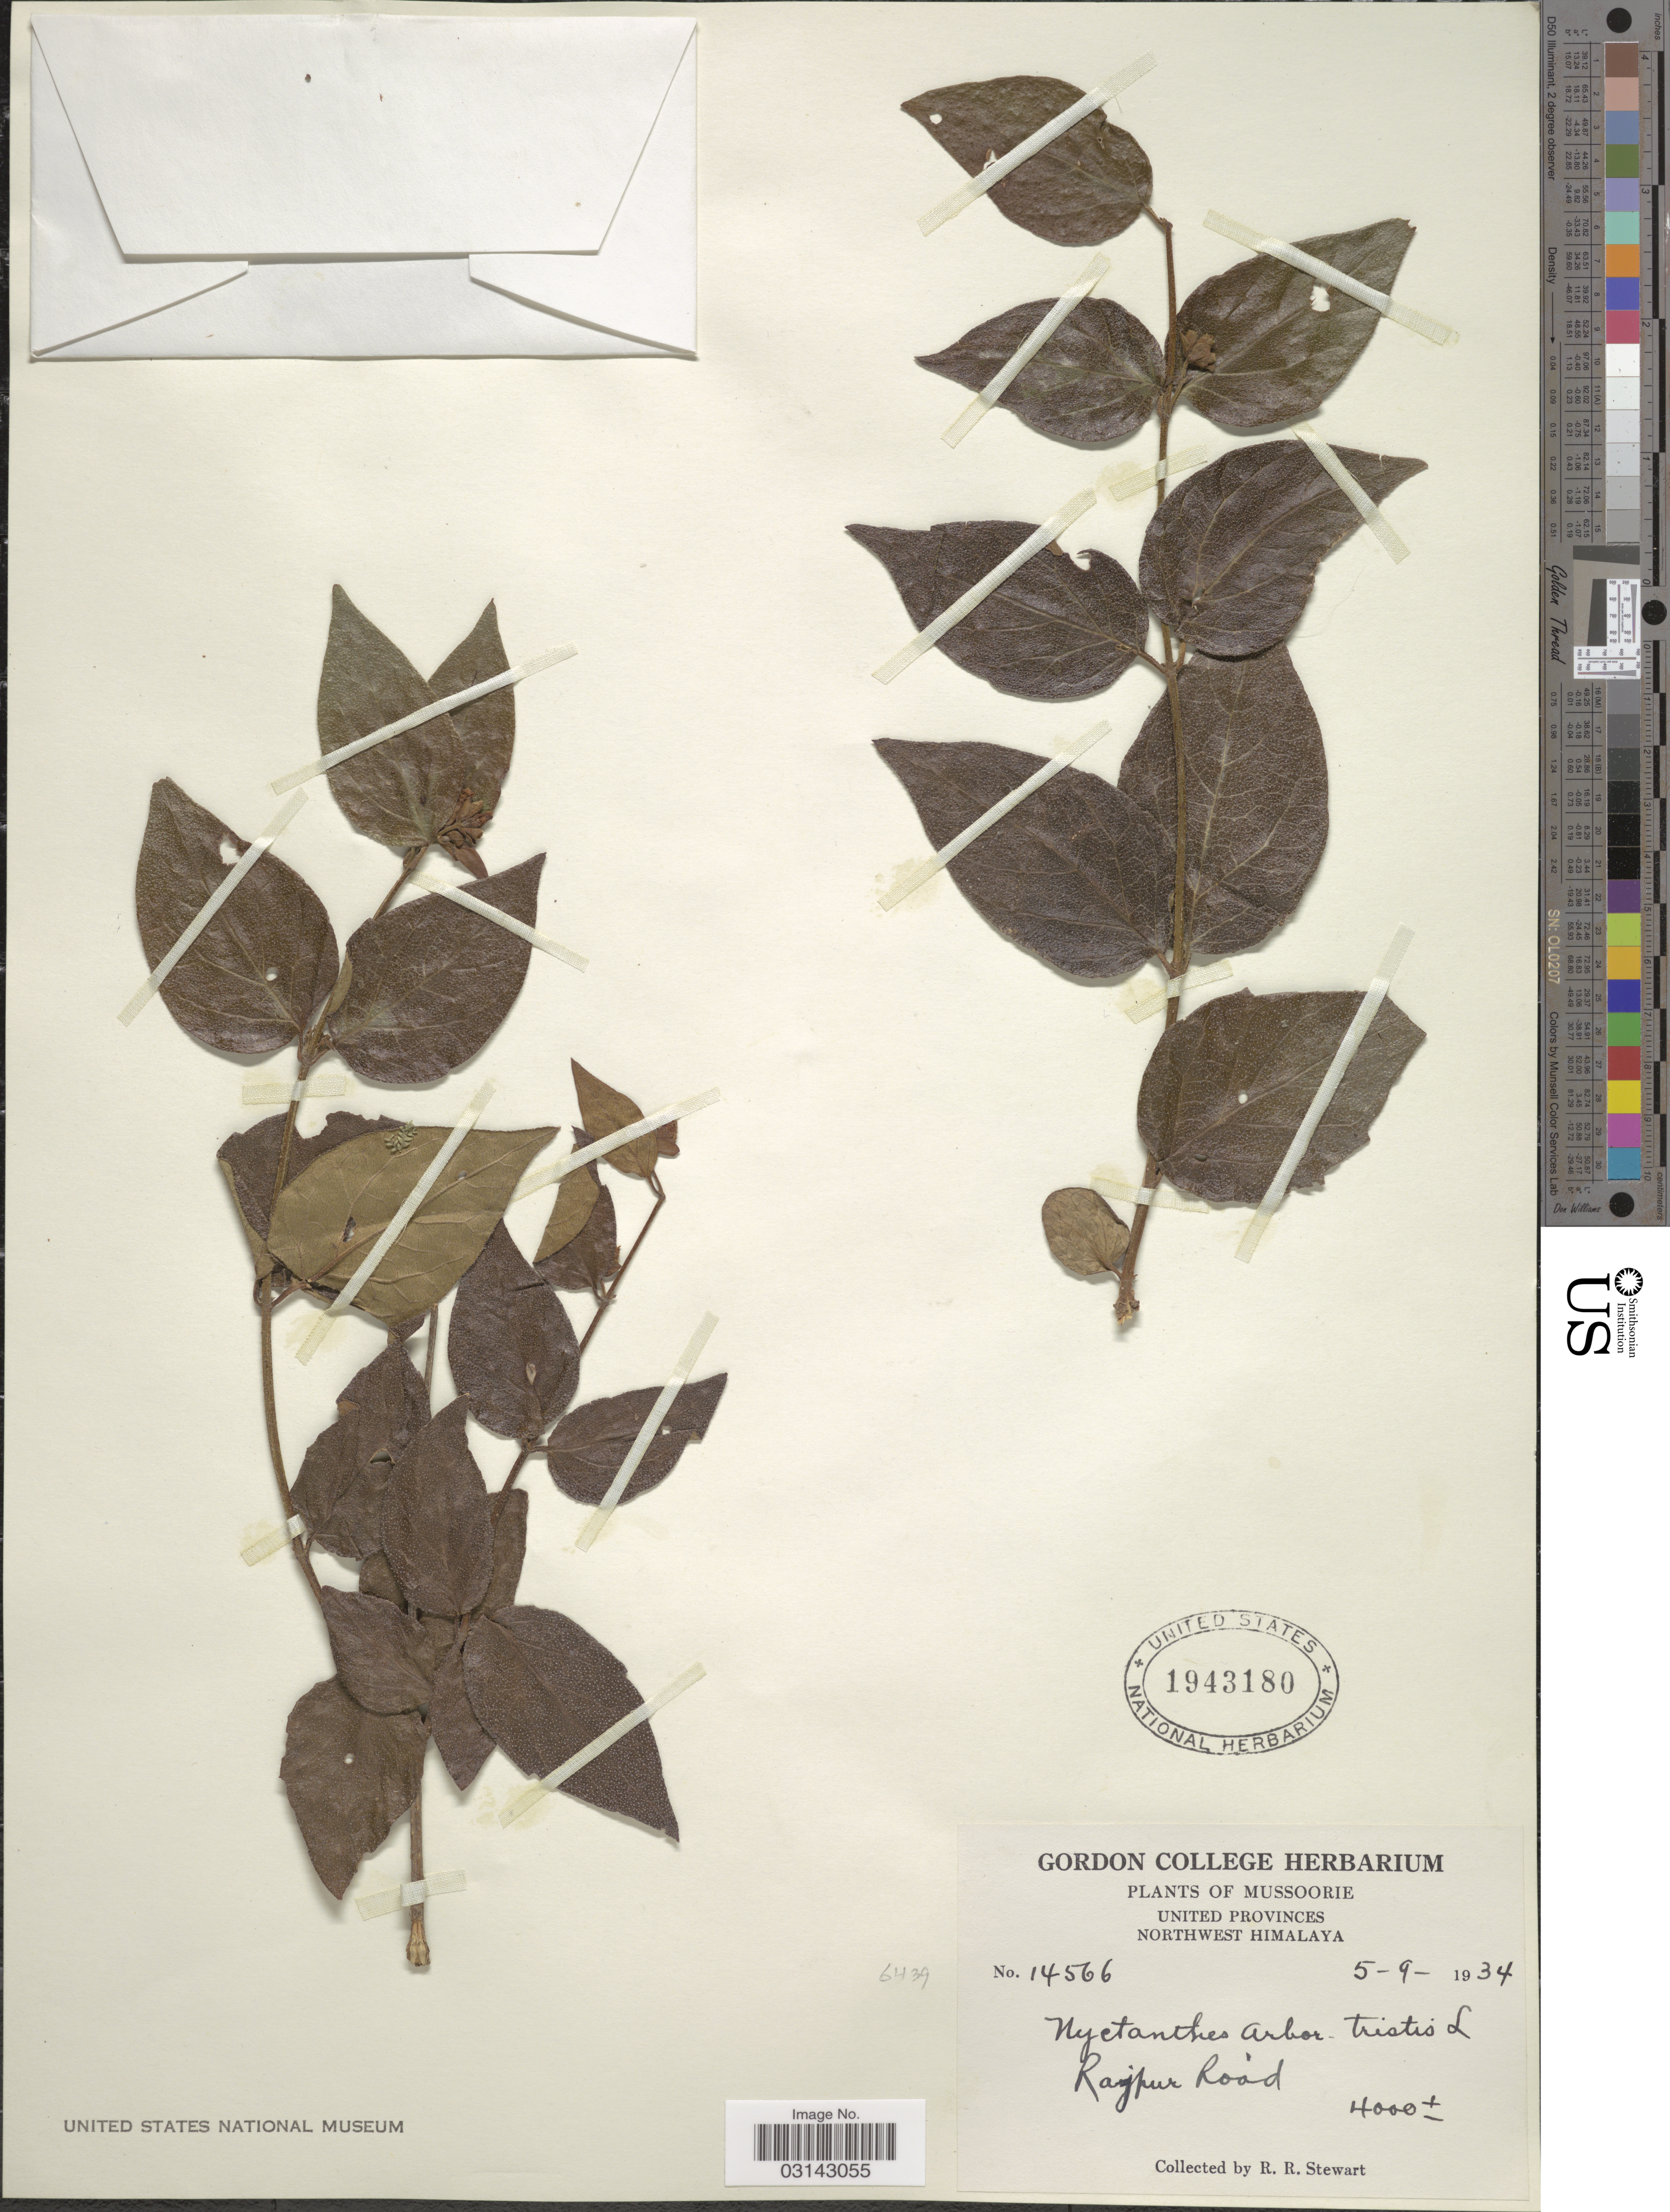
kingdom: Plantae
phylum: Tracheophyta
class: Magnoliopsida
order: Lamiales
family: Oleaceae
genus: Nyctanthes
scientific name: Nyctanthes arbor-tristis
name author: L.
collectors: R. Stewart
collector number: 14566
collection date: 1934-09-05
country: India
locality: Mussoorie. United Provinces. Northwest Himalaya. Rajpur Road.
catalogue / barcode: US 1943180